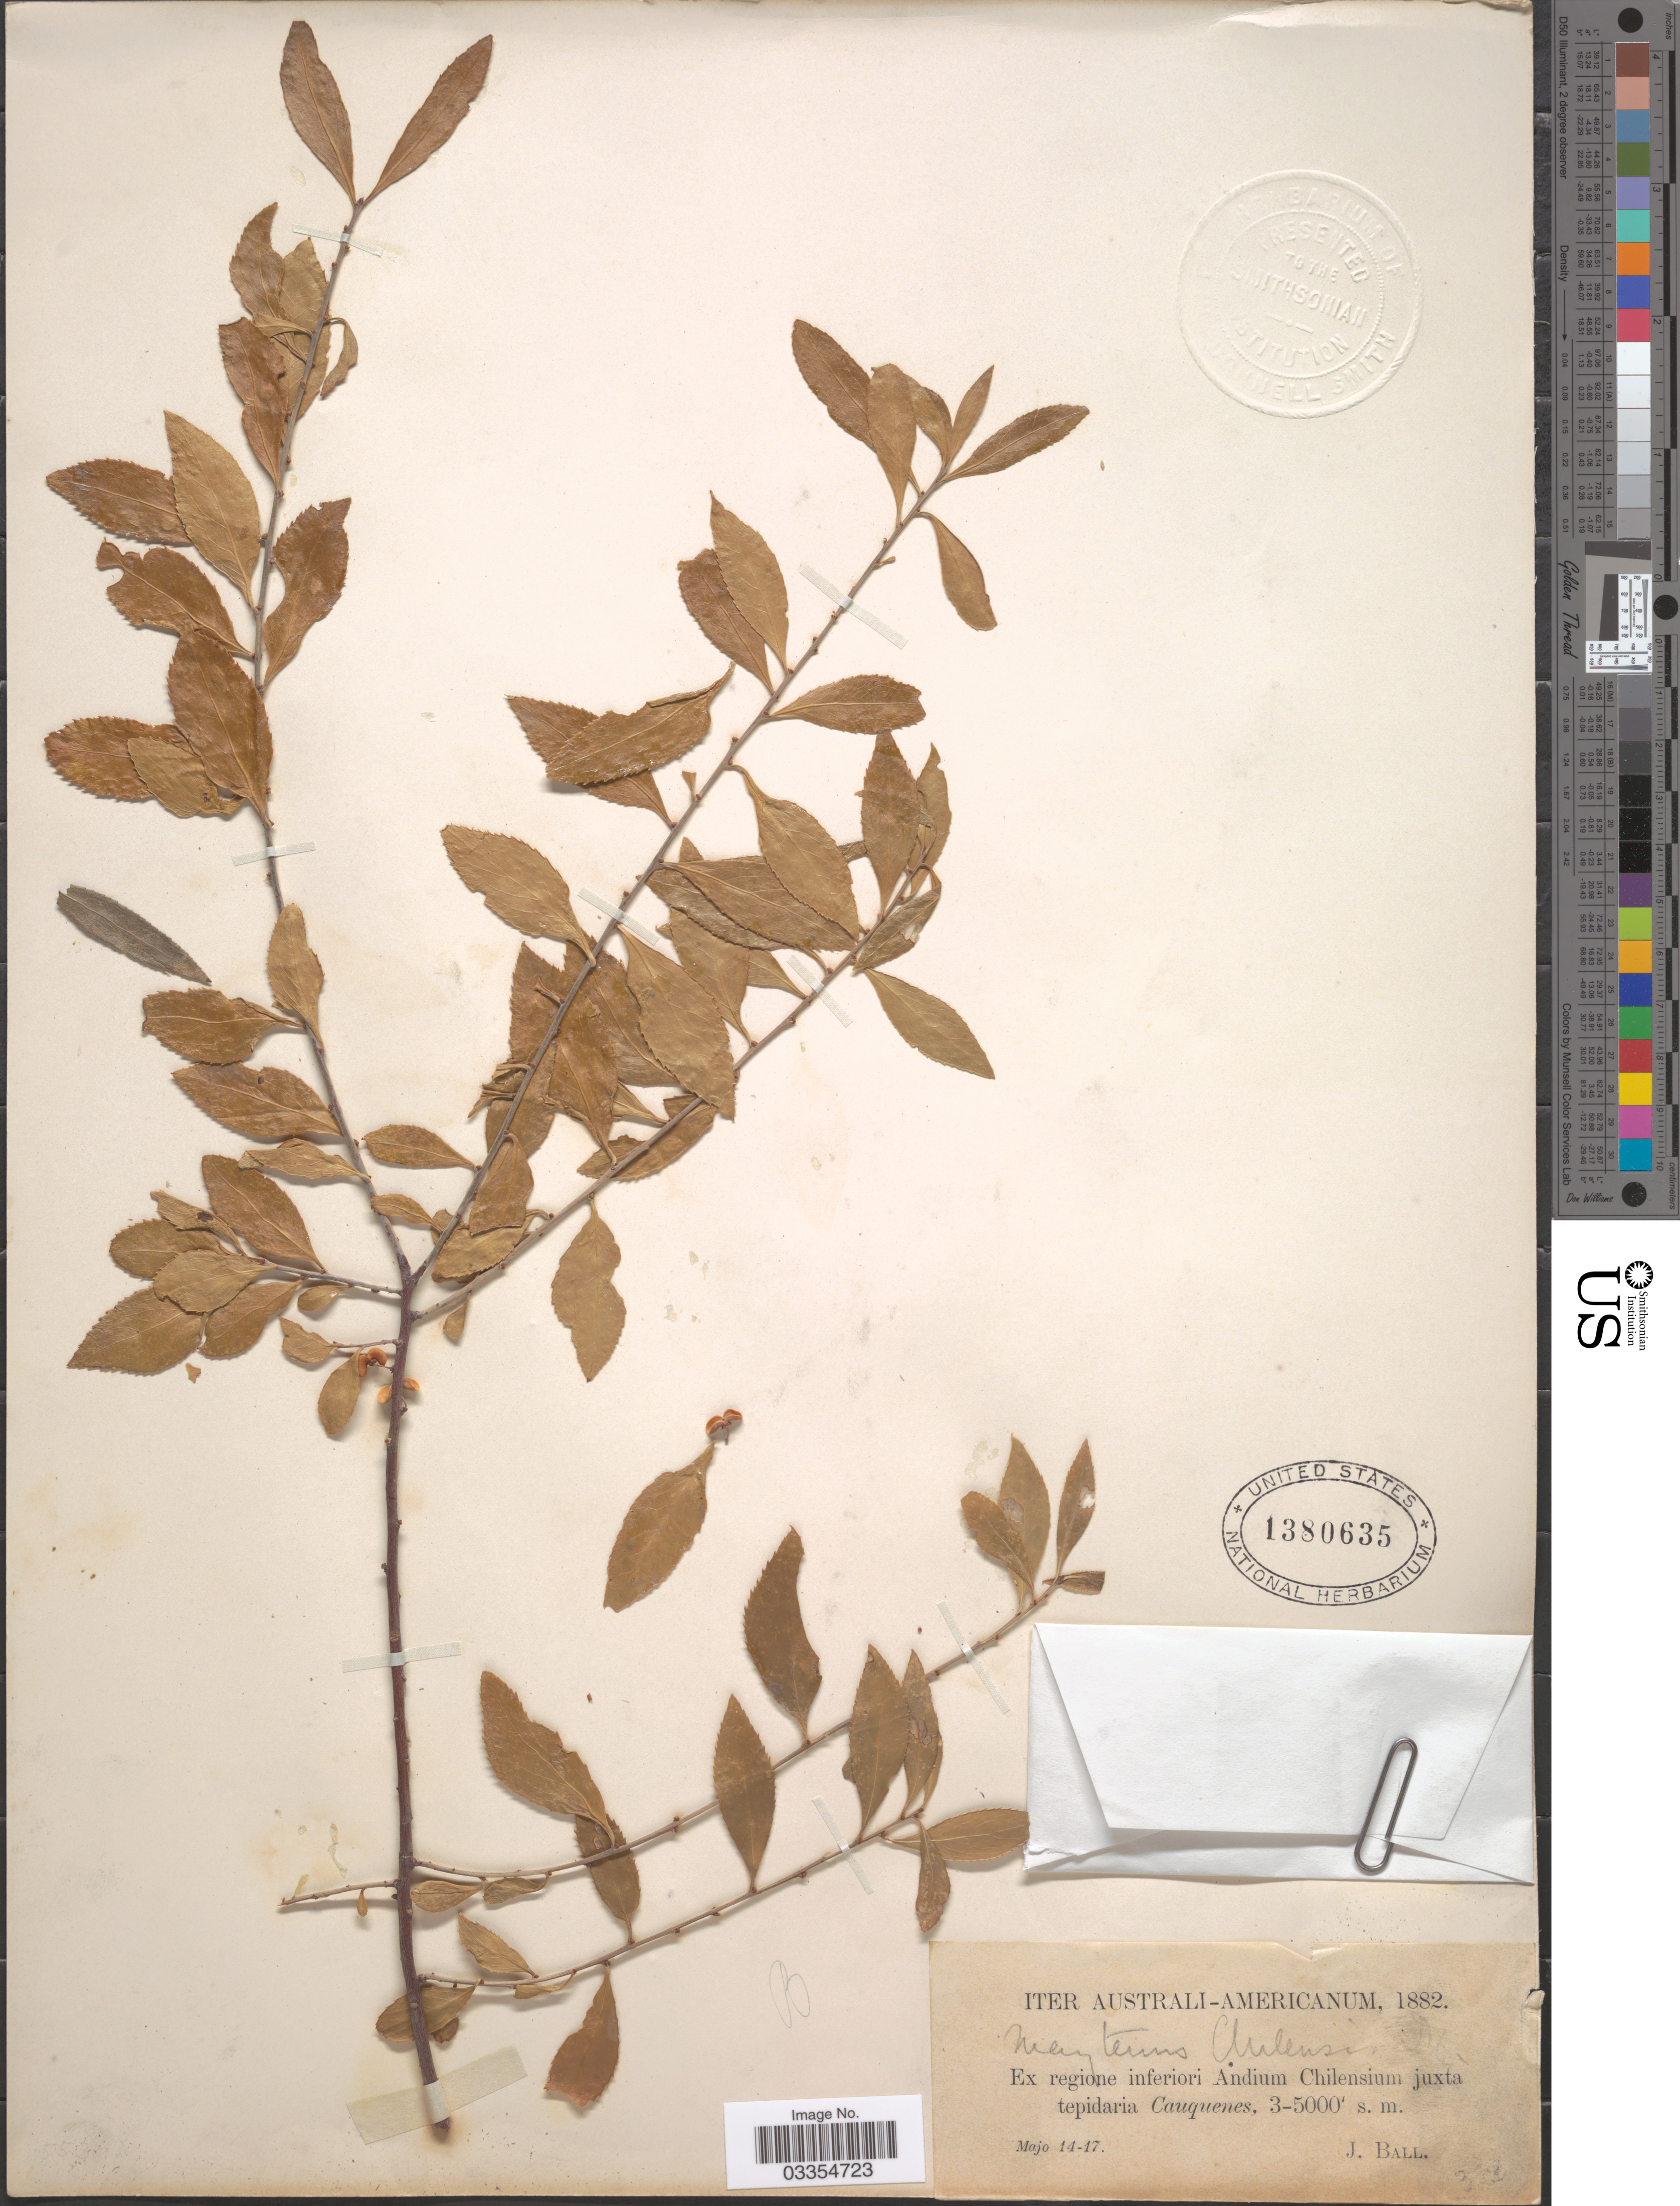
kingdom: Plantae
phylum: Tracheophyta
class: Magnoliopsida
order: Celastrales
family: Celastraceae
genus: Maytenus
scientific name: Maytenus boaria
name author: Molina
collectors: J. Ball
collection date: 1882-05-14/1882-05-17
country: Chile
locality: Ex regione inferiori Andium Chilensium juxta tepidaria Cauquenes.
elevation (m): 914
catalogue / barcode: US 1380635